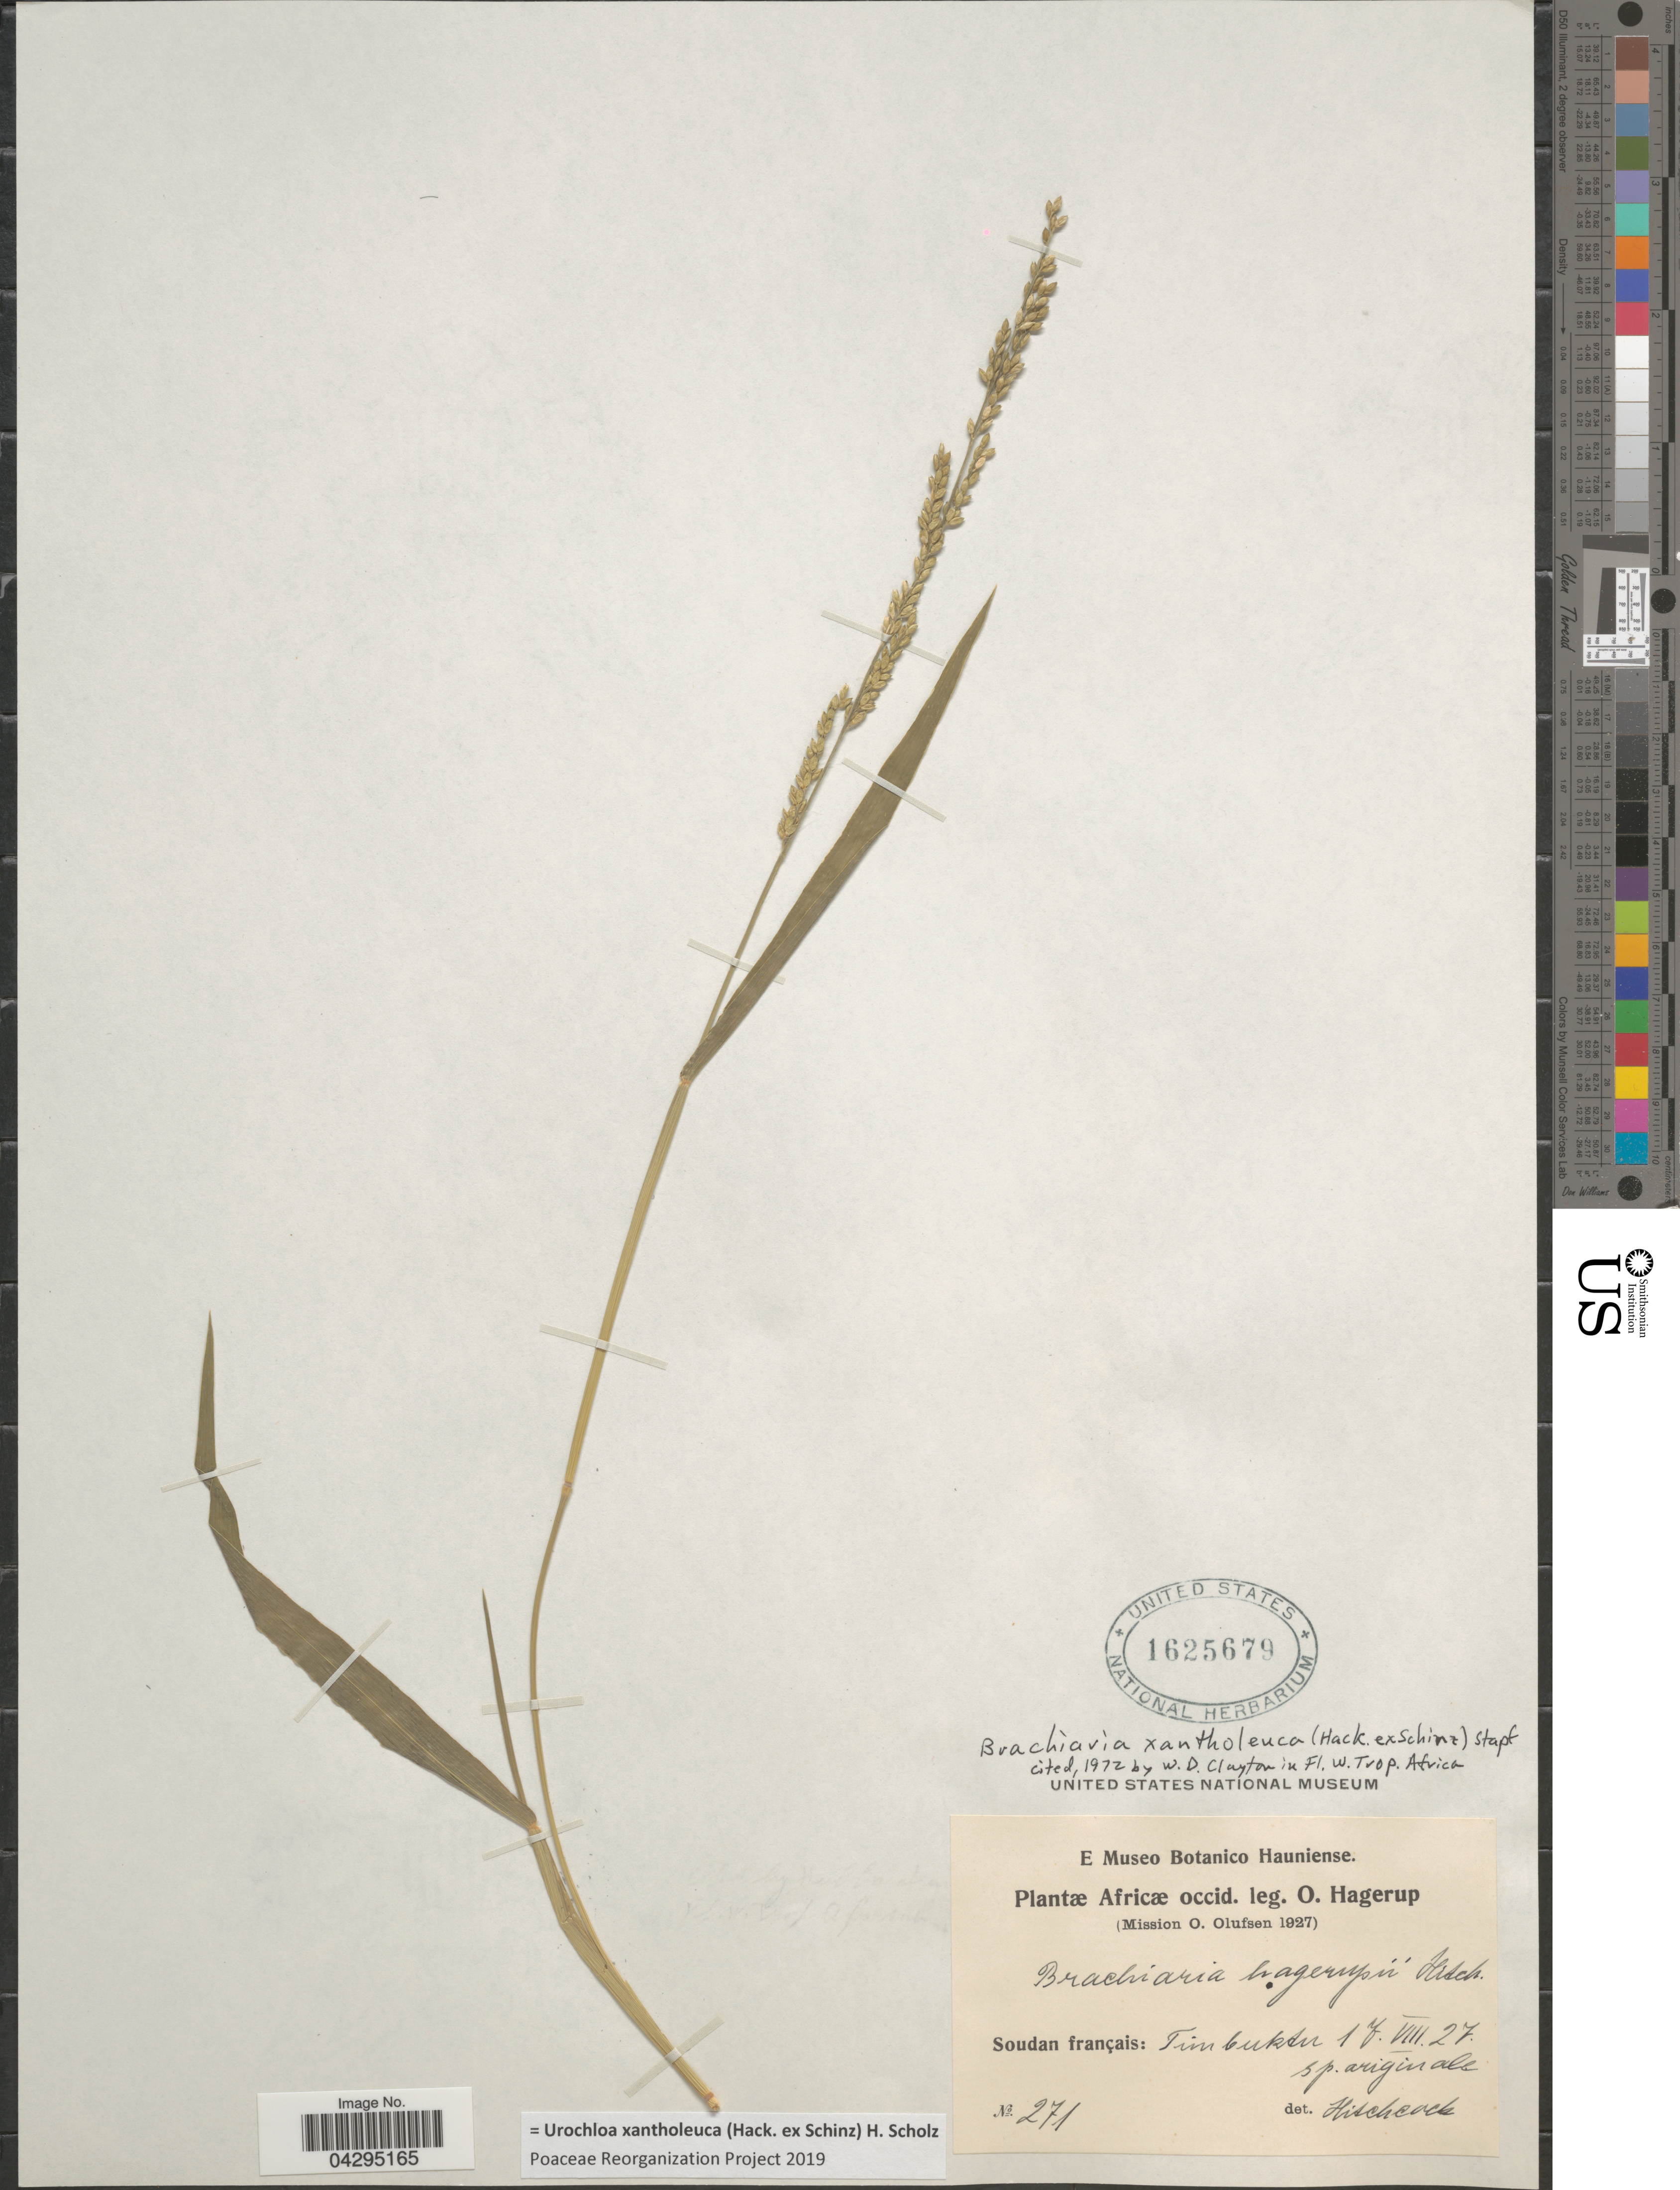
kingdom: Plantae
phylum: Tracheophyta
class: Liliopsida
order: Poales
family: Poaceae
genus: Urochloa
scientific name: Urochloa xantholeuca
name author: (Hack. ex Schinz) H. Scholz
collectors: O. Hagerup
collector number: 271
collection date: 1927-08-17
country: Mali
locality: Africæ occid. (Mission O. Olufsen 1927). Soudan français: Timbuktu.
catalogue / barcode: US 1625679